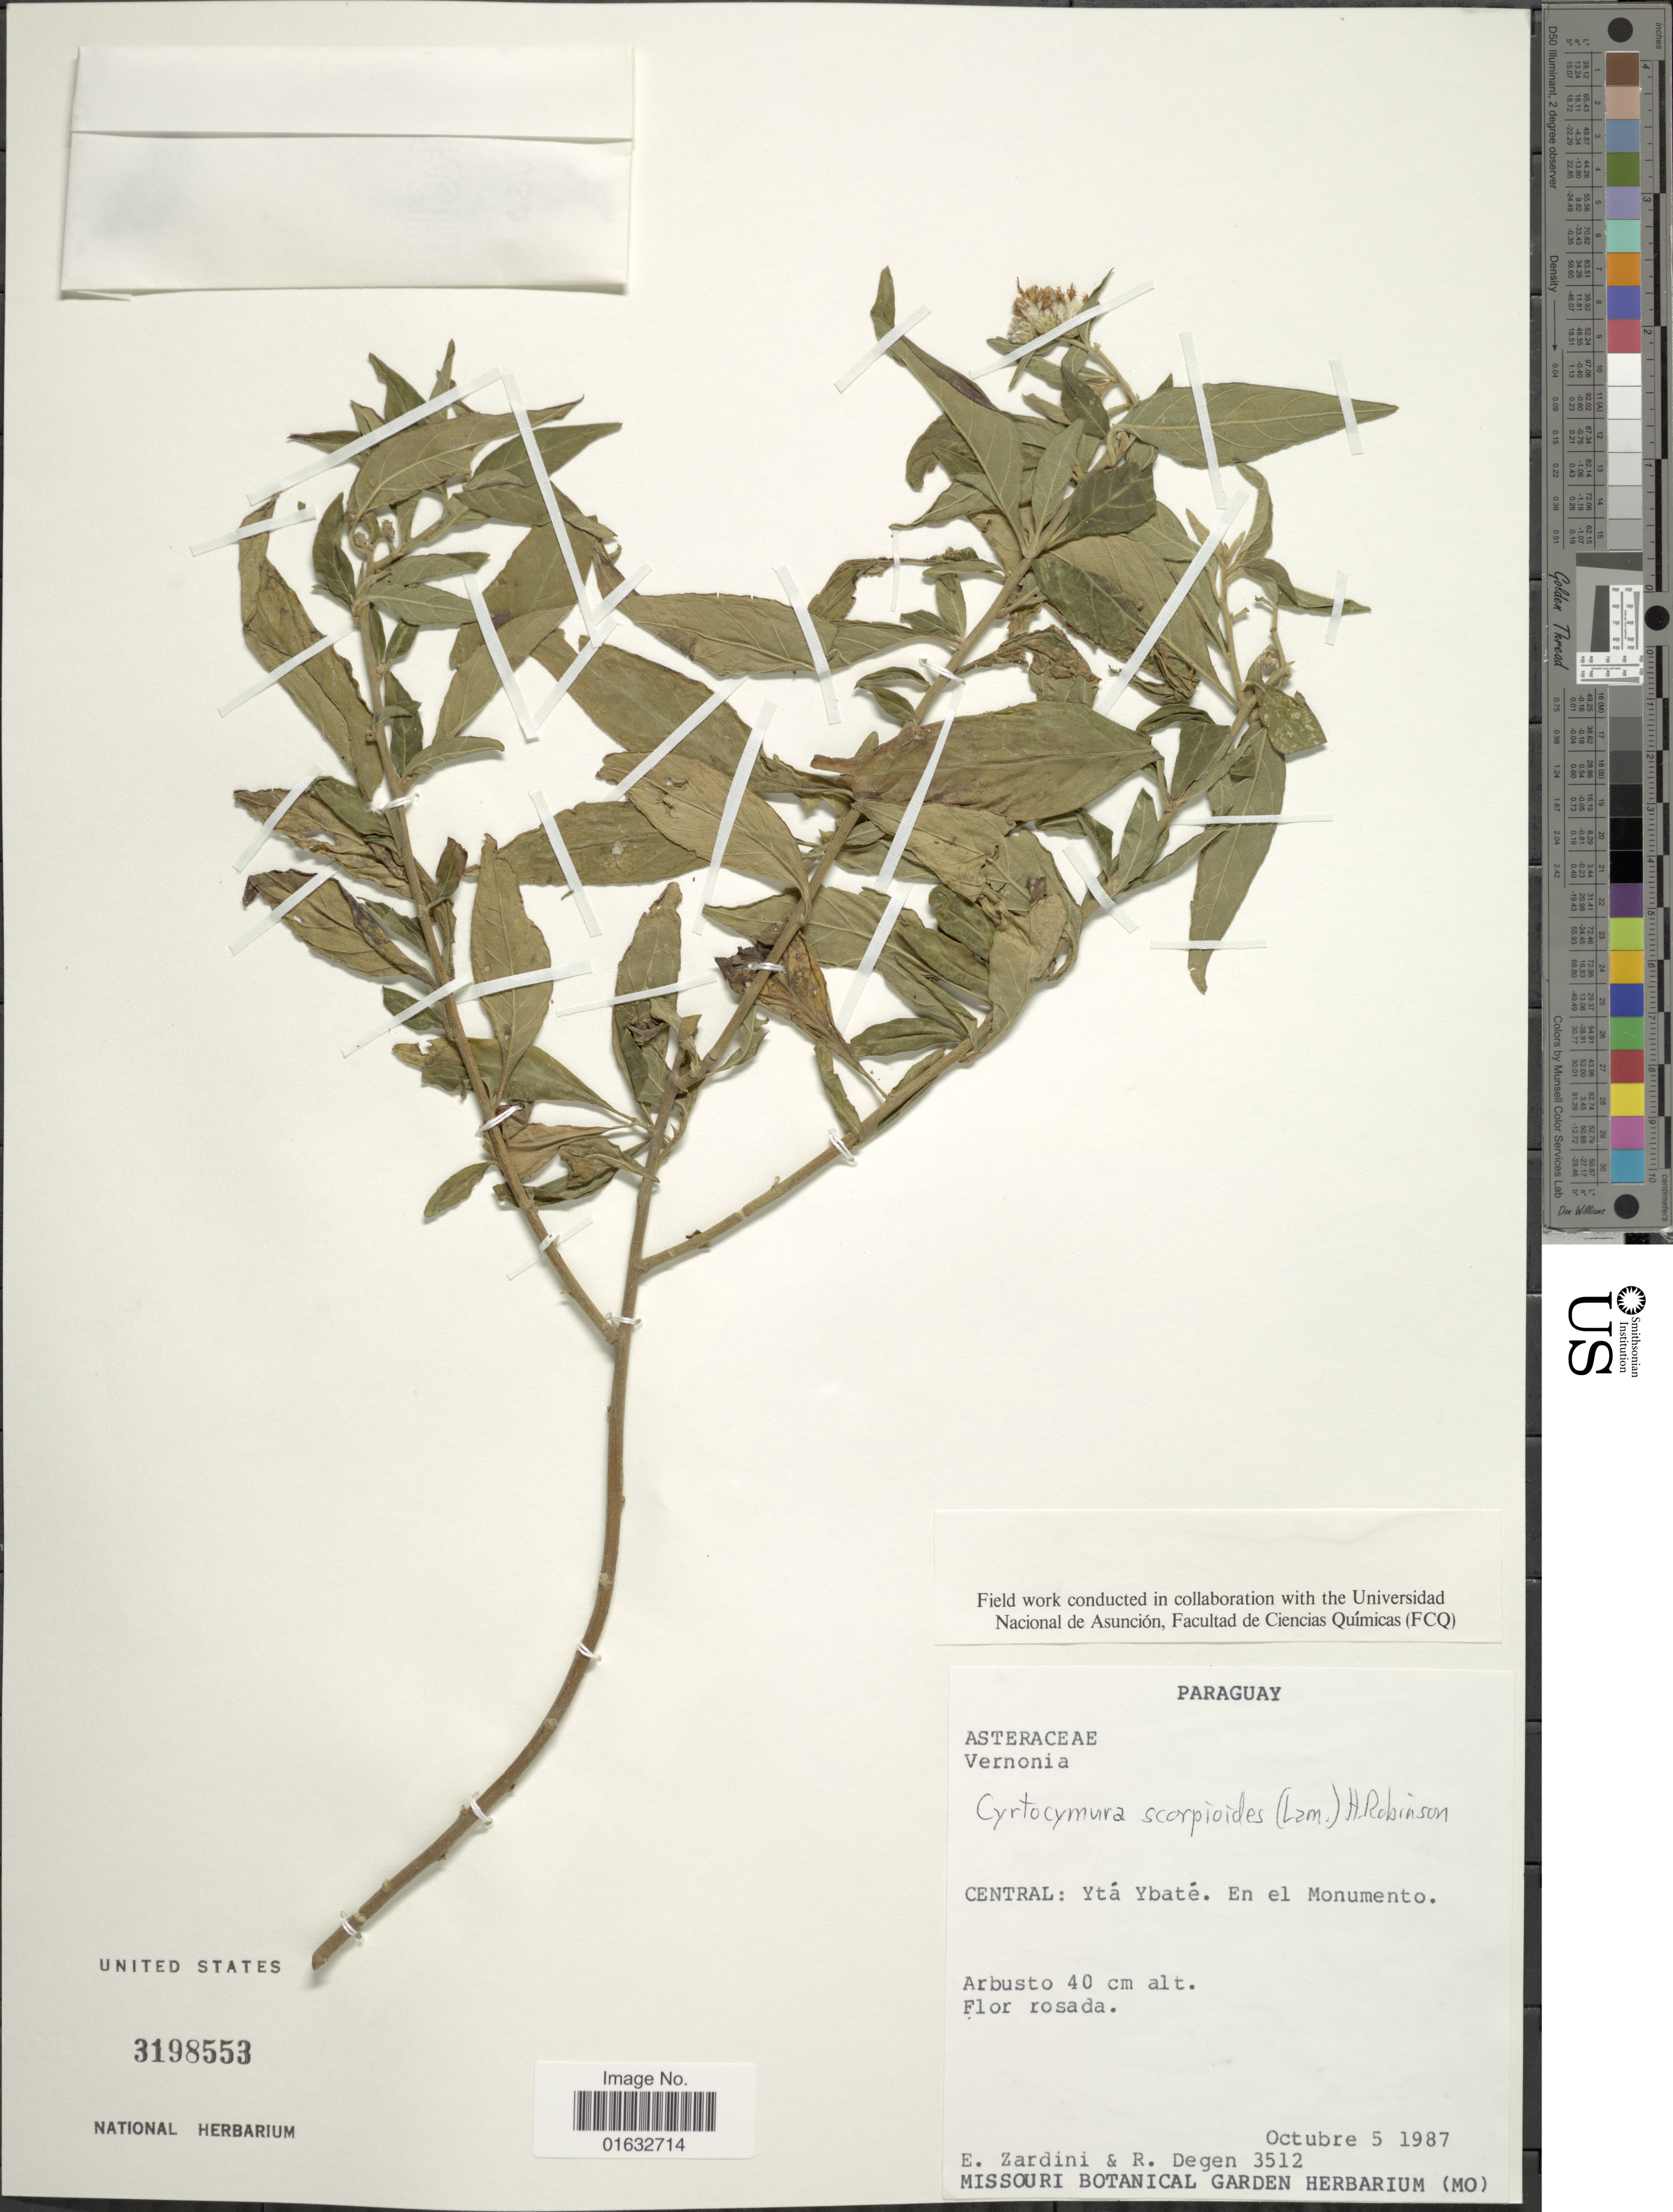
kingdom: Plantae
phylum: Tracheophyta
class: Magnoliopsida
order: Asterales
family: Asteraceae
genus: Cyrtocymura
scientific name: Cyrtocymura scorpioides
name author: (Lam.) H. Rob.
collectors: E. M. Zardini & R. Degen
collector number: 3512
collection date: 1987-10-05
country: Paraguay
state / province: Central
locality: Yta Ybate. En el Monumento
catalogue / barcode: US 3198553